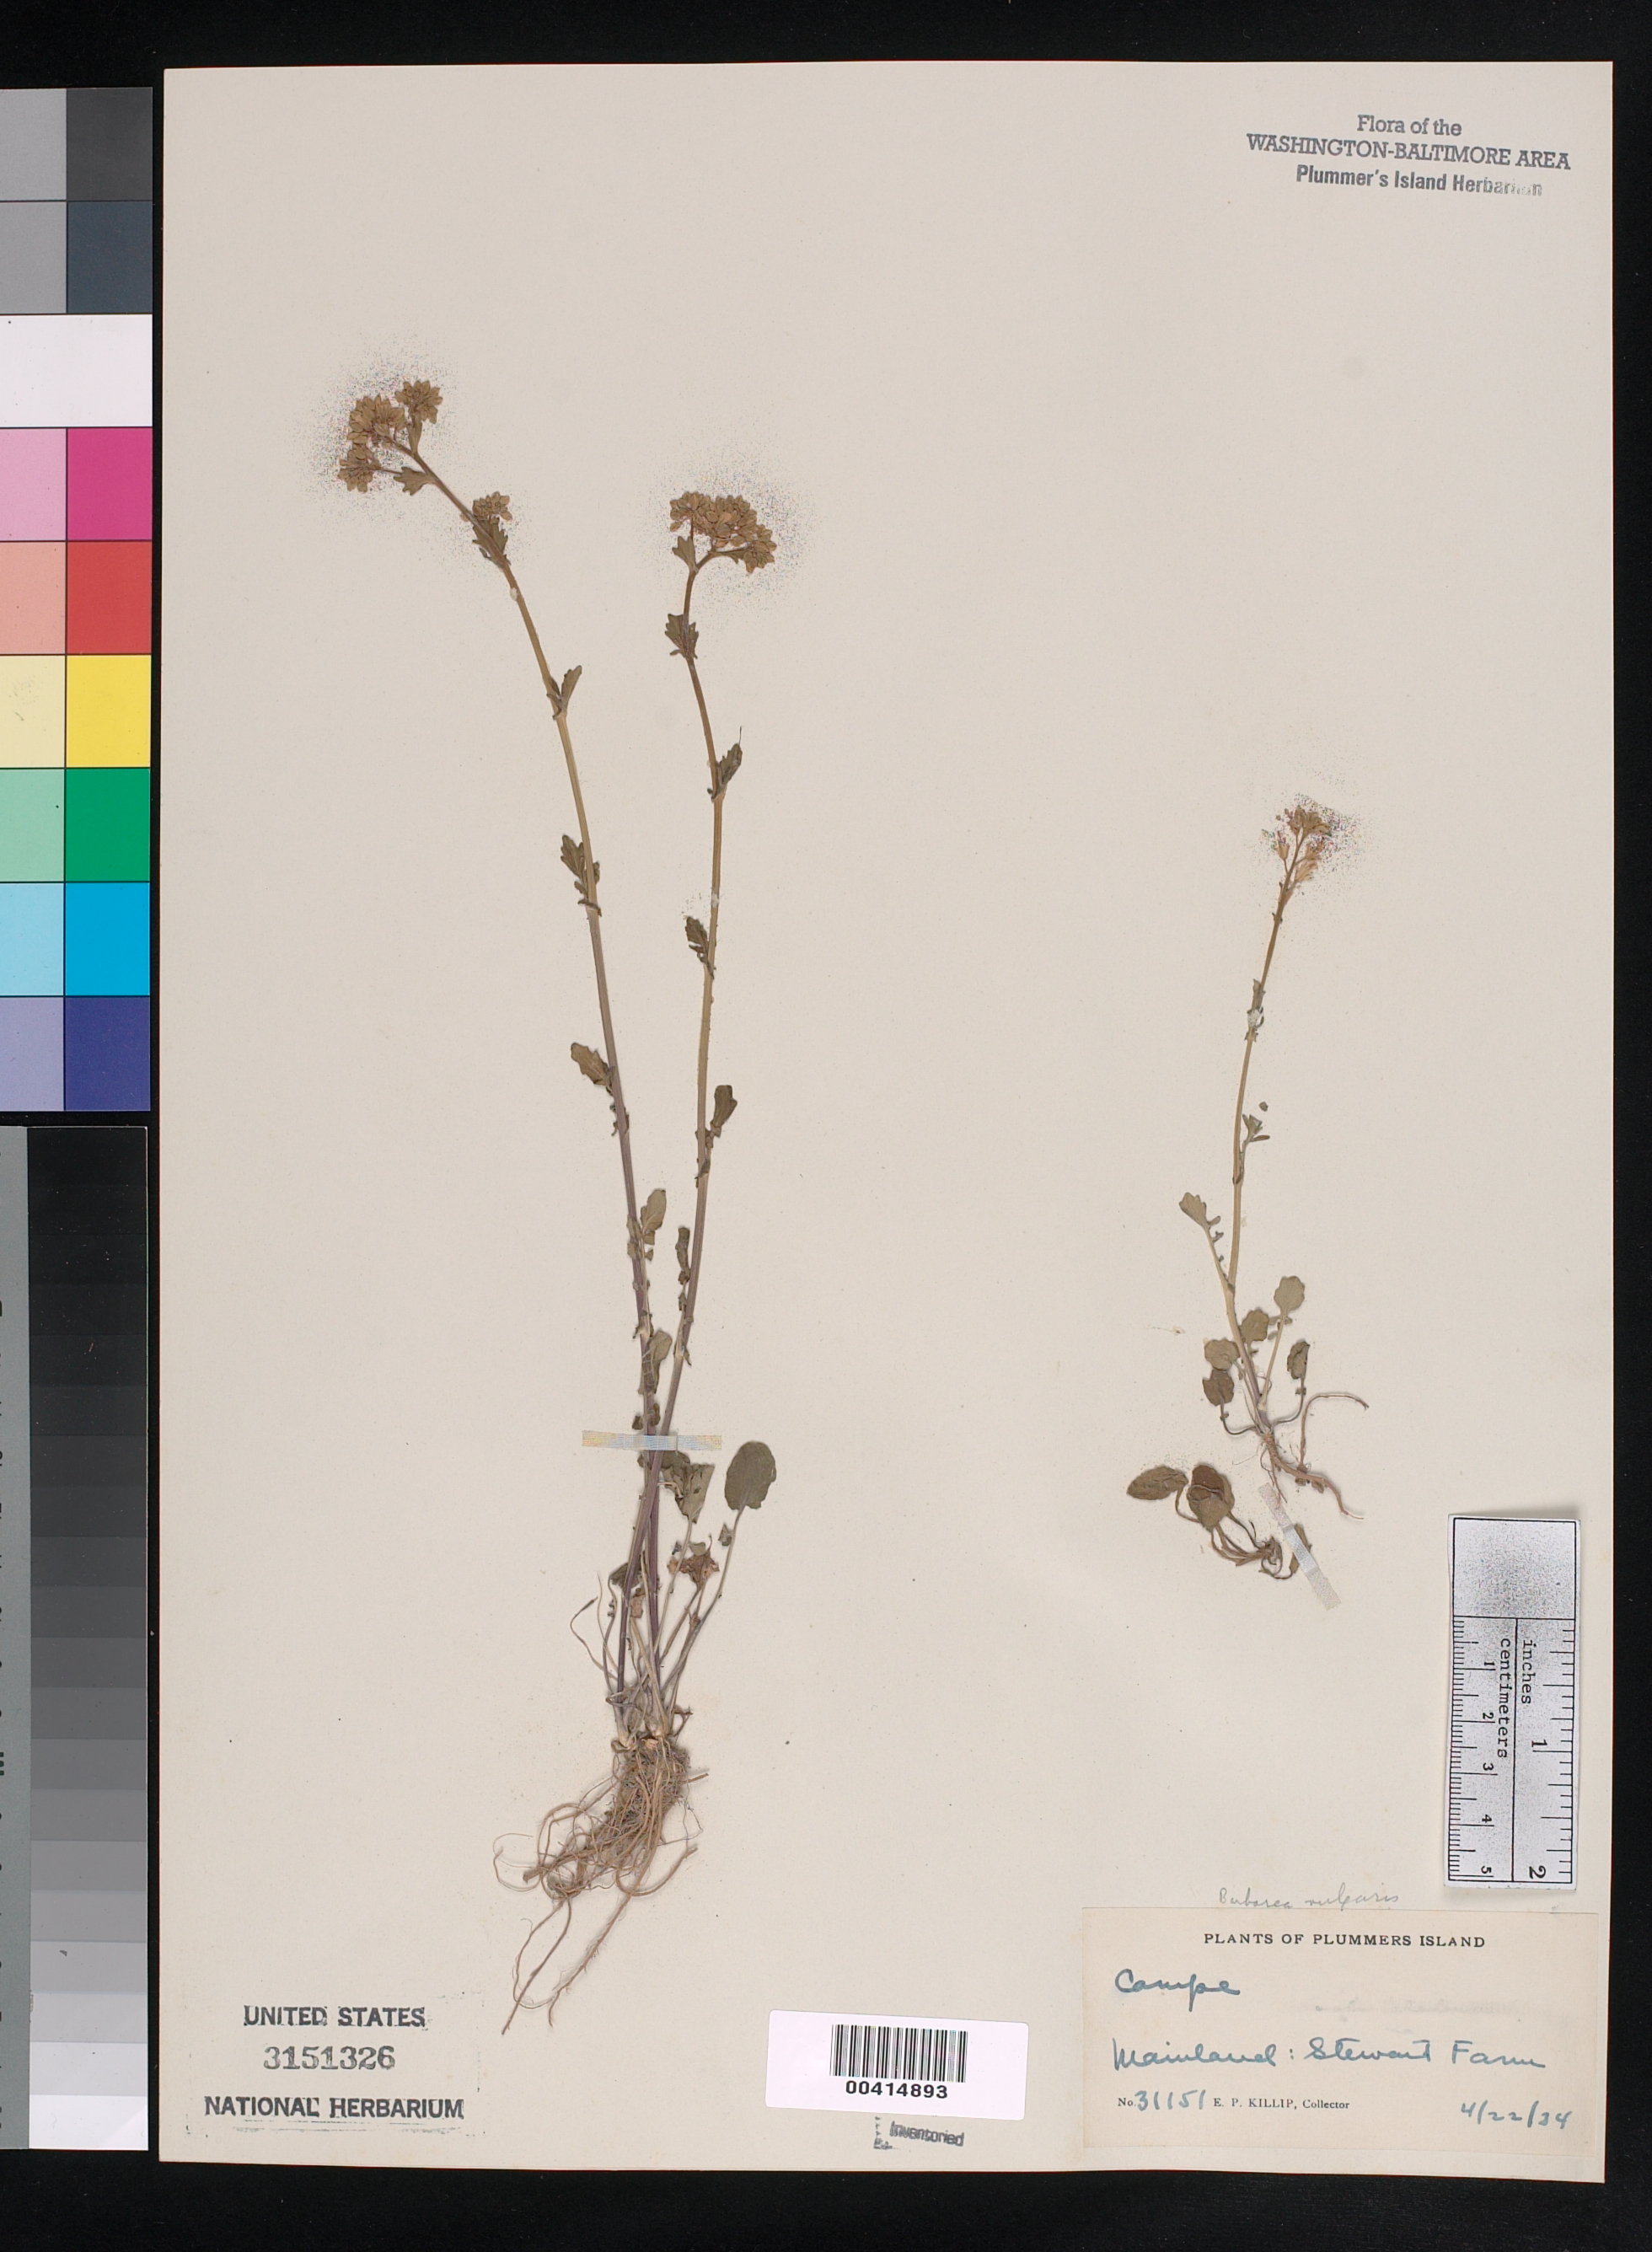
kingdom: Plantae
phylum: Tracheophyta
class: Magnoliopsida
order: Brassicales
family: Brassicaceae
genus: Barbarea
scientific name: Barbarea vulgaris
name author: W.T. Aiton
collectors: E. P. Killip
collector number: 31151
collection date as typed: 22 Apr 1934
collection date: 1934-04-22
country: United States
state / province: Maryland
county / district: Montgomery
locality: Plummer's Island; mainland, Stewart Farm C. & O. Canal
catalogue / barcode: US 3151326